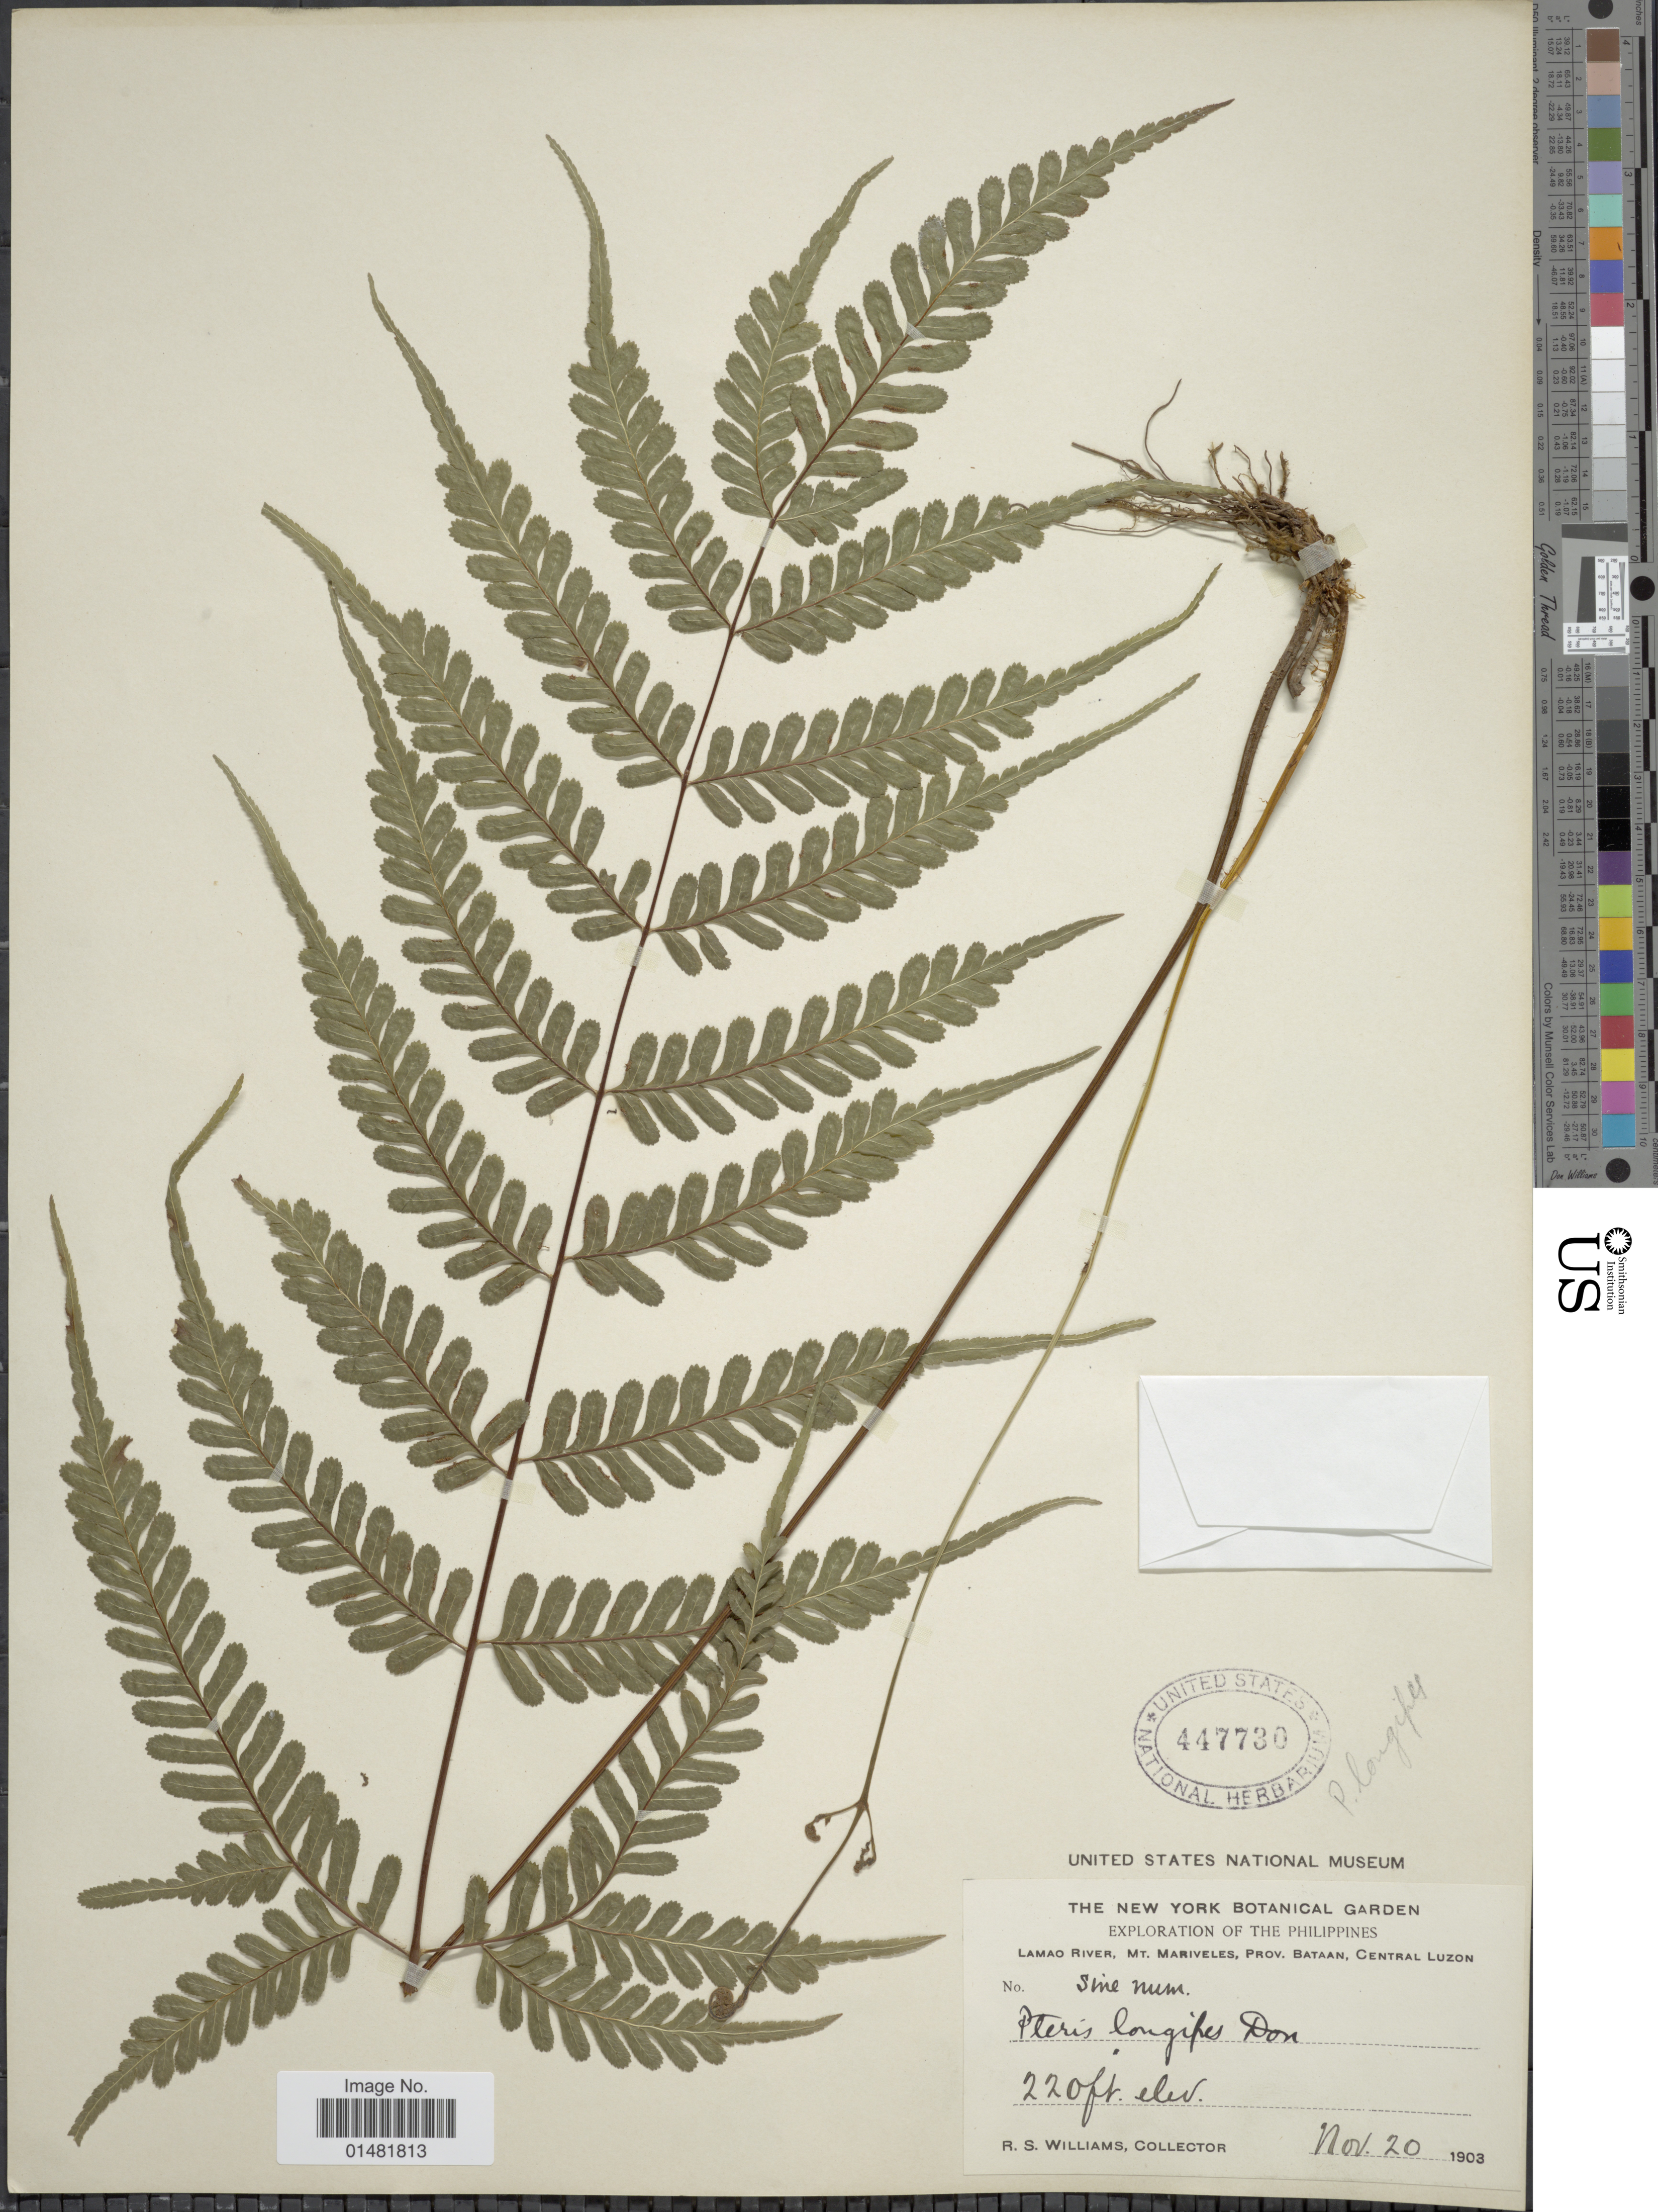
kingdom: Plantae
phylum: Tracheophyta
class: Polypodiopsida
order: Polypodiales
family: Pteridaceae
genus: Pteris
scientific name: Pteris longipes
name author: D. Don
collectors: R. S. Williams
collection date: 1903-11-20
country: Philippines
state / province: Central Luzon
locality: Lamao River, Mt. Mariveles, Prov. Bataan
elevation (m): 67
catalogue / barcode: US 447730